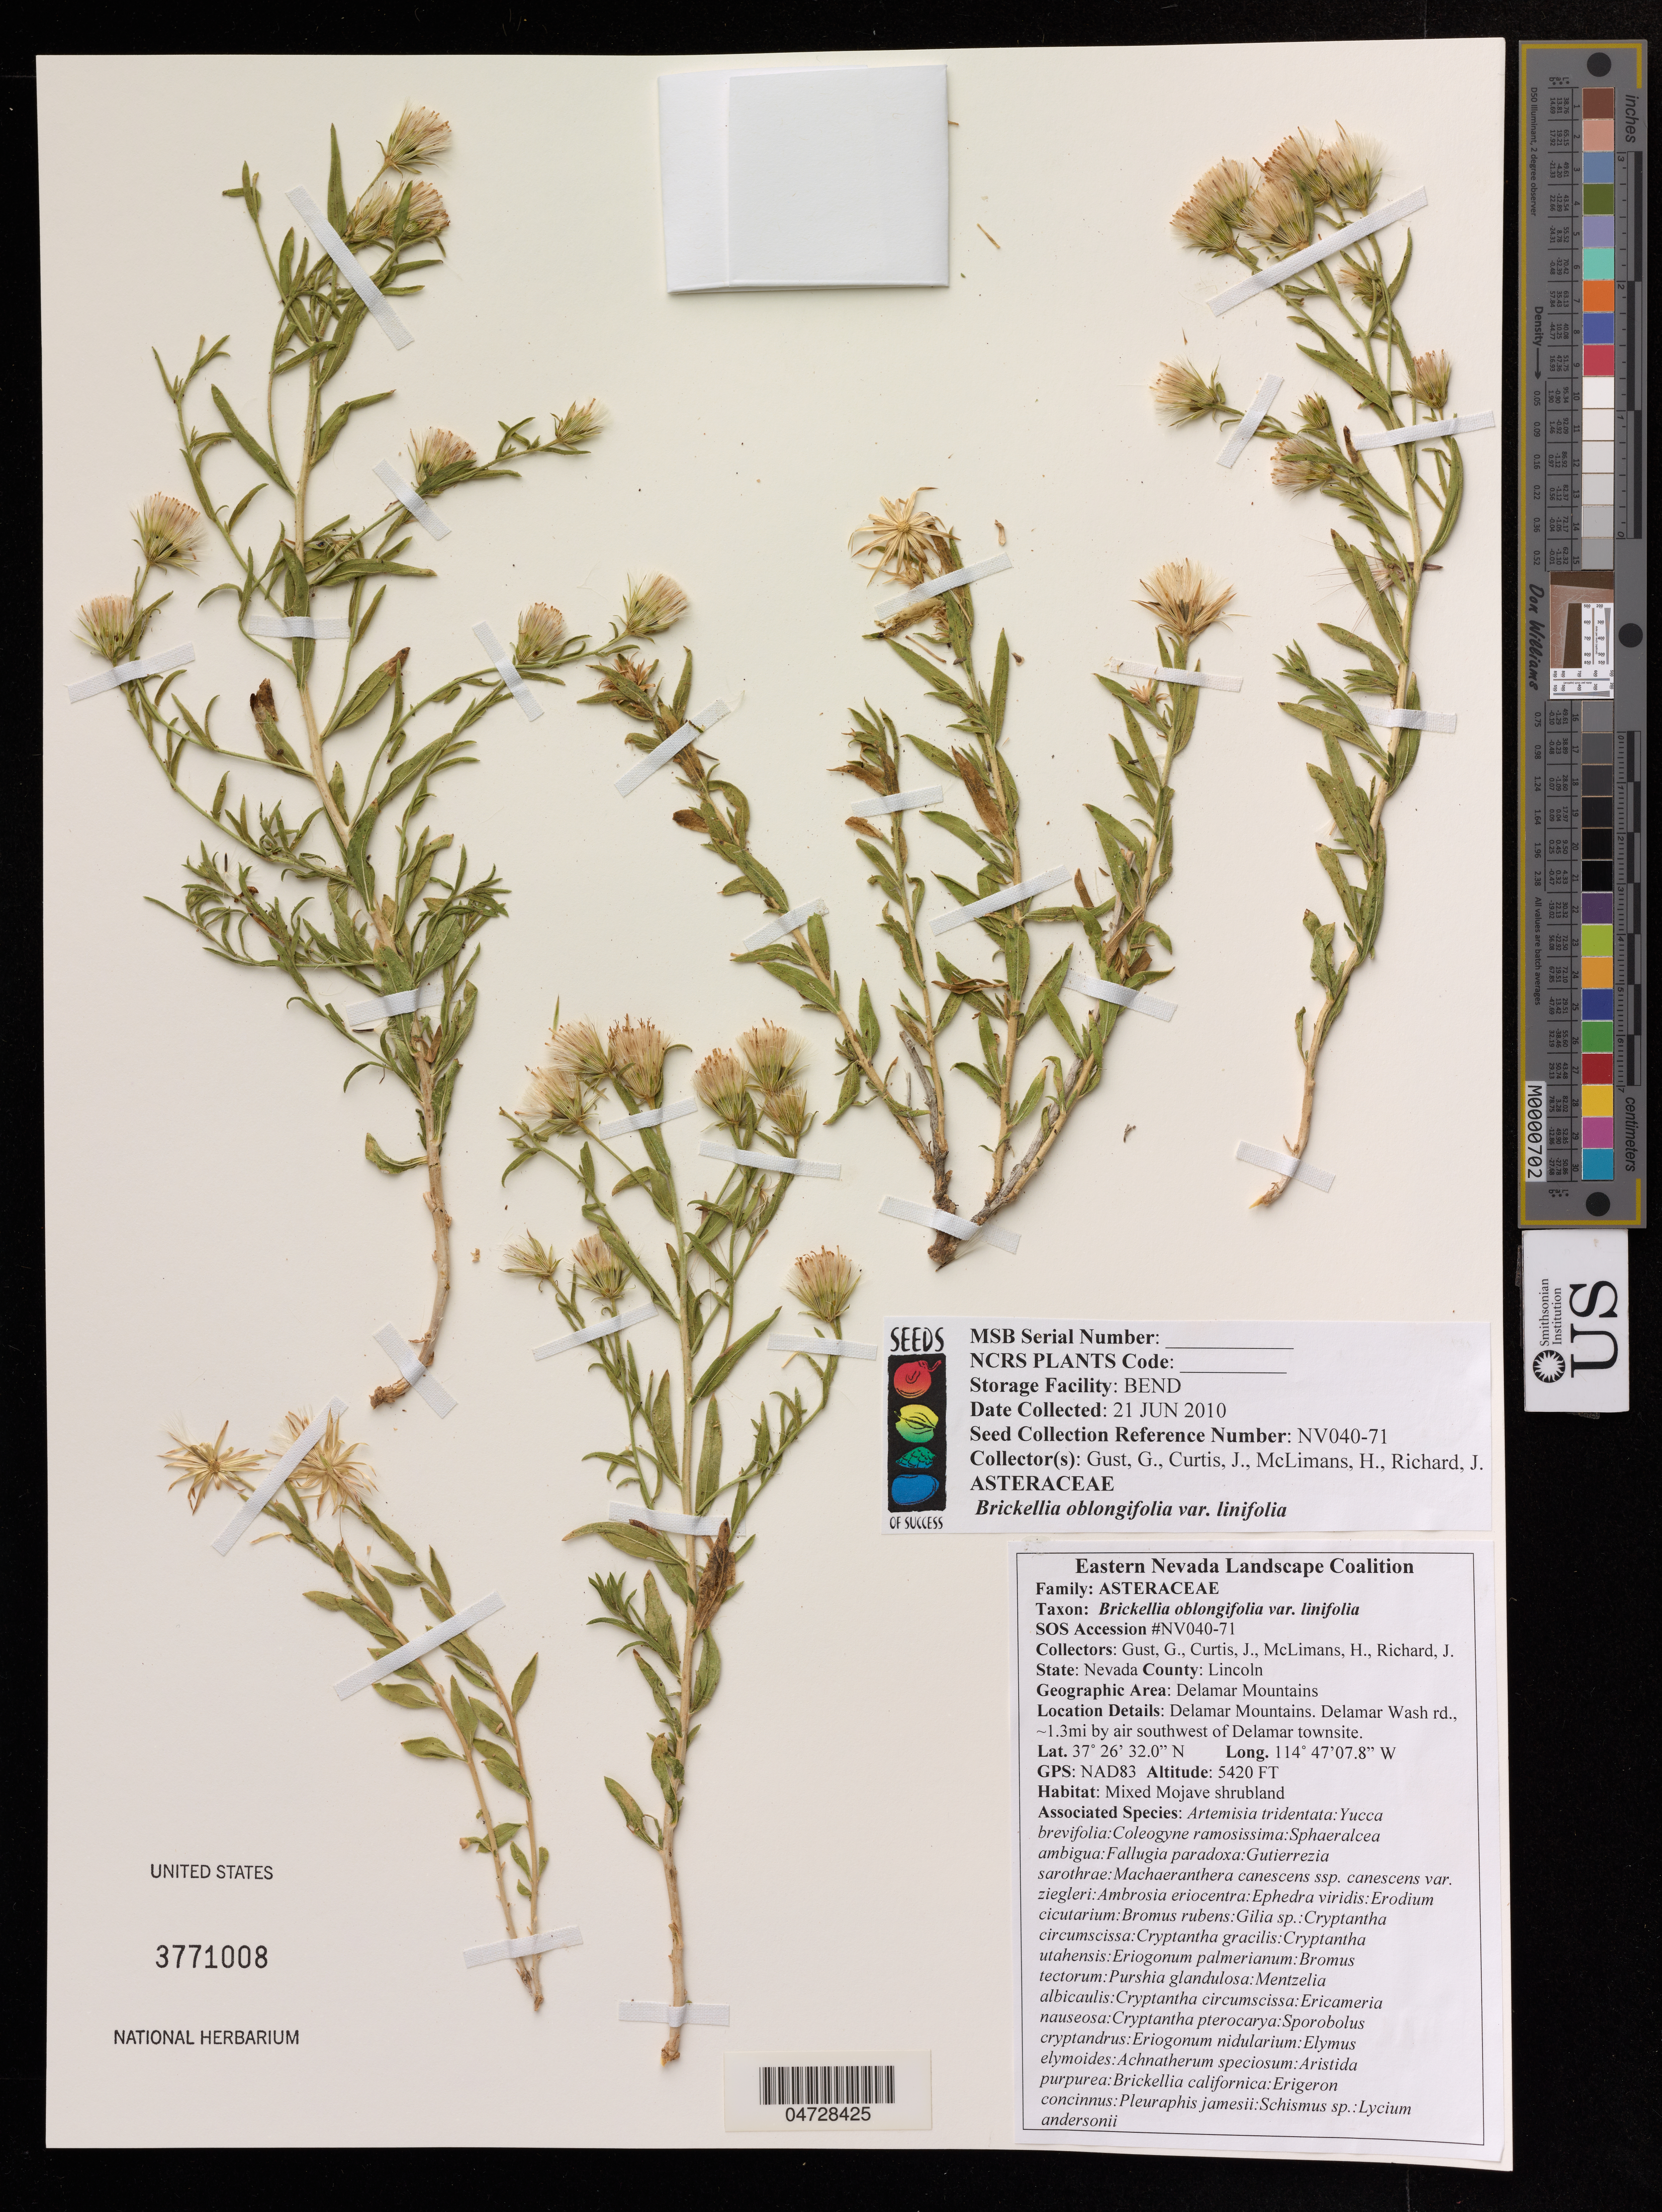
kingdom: Plantae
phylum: Tracheophyta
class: Magnoliopsida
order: Asterales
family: Asteraceae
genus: Brickellia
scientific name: Brickellia oblongifolia var. linifolia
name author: (D.C. Eaton) B.L. Rob.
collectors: G. Gust, J. Curtis & H. McLimans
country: United States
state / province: Nevada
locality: Lincoln, Delamar Mountains, Delamar Wash rd.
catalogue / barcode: US 3771008